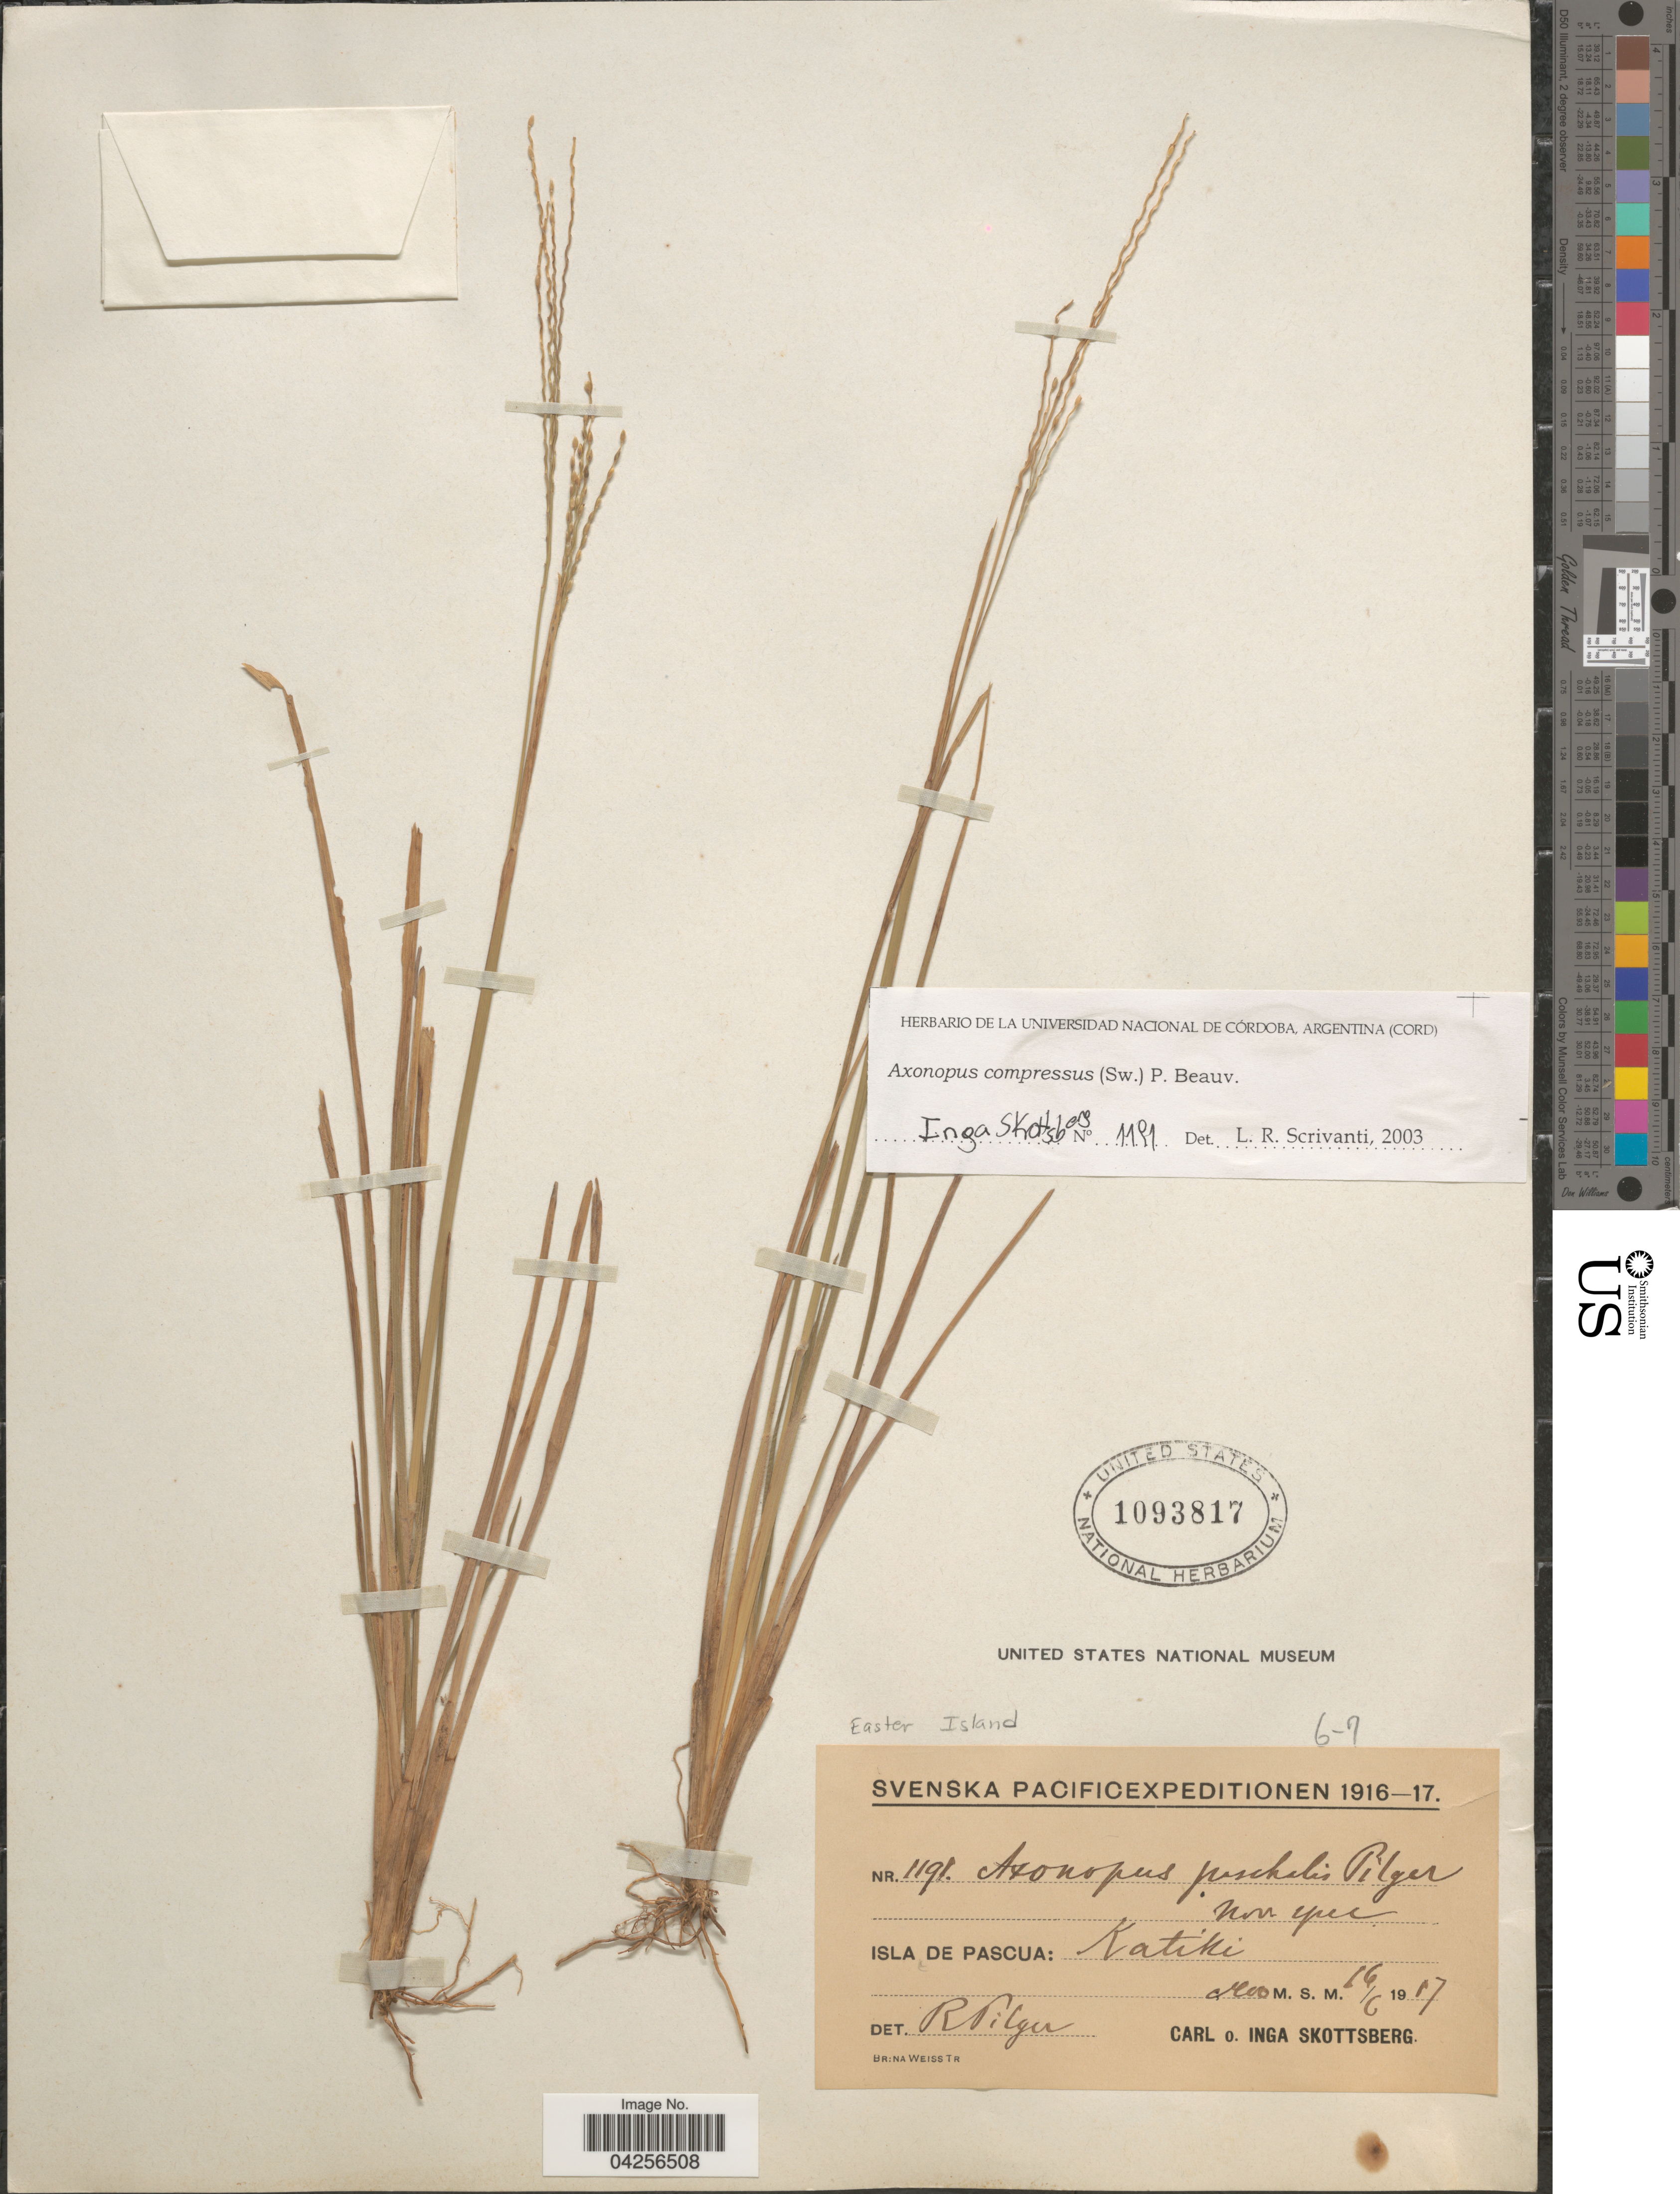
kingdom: Plantae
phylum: Tracheophyta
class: Liliopsida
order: Poales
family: Poaceae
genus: Axonopus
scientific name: Axonopus compressus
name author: (Sw.) P. Beauv.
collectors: C. Skottsberg & I. Skottsberg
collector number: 1191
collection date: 1917-06-16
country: Chile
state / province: Valparaíso (V)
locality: Easter Island. Svenska Pacificexpeditionen 1916-17. Isla de pascua: Katiki.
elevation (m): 400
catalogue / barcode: US 1093817